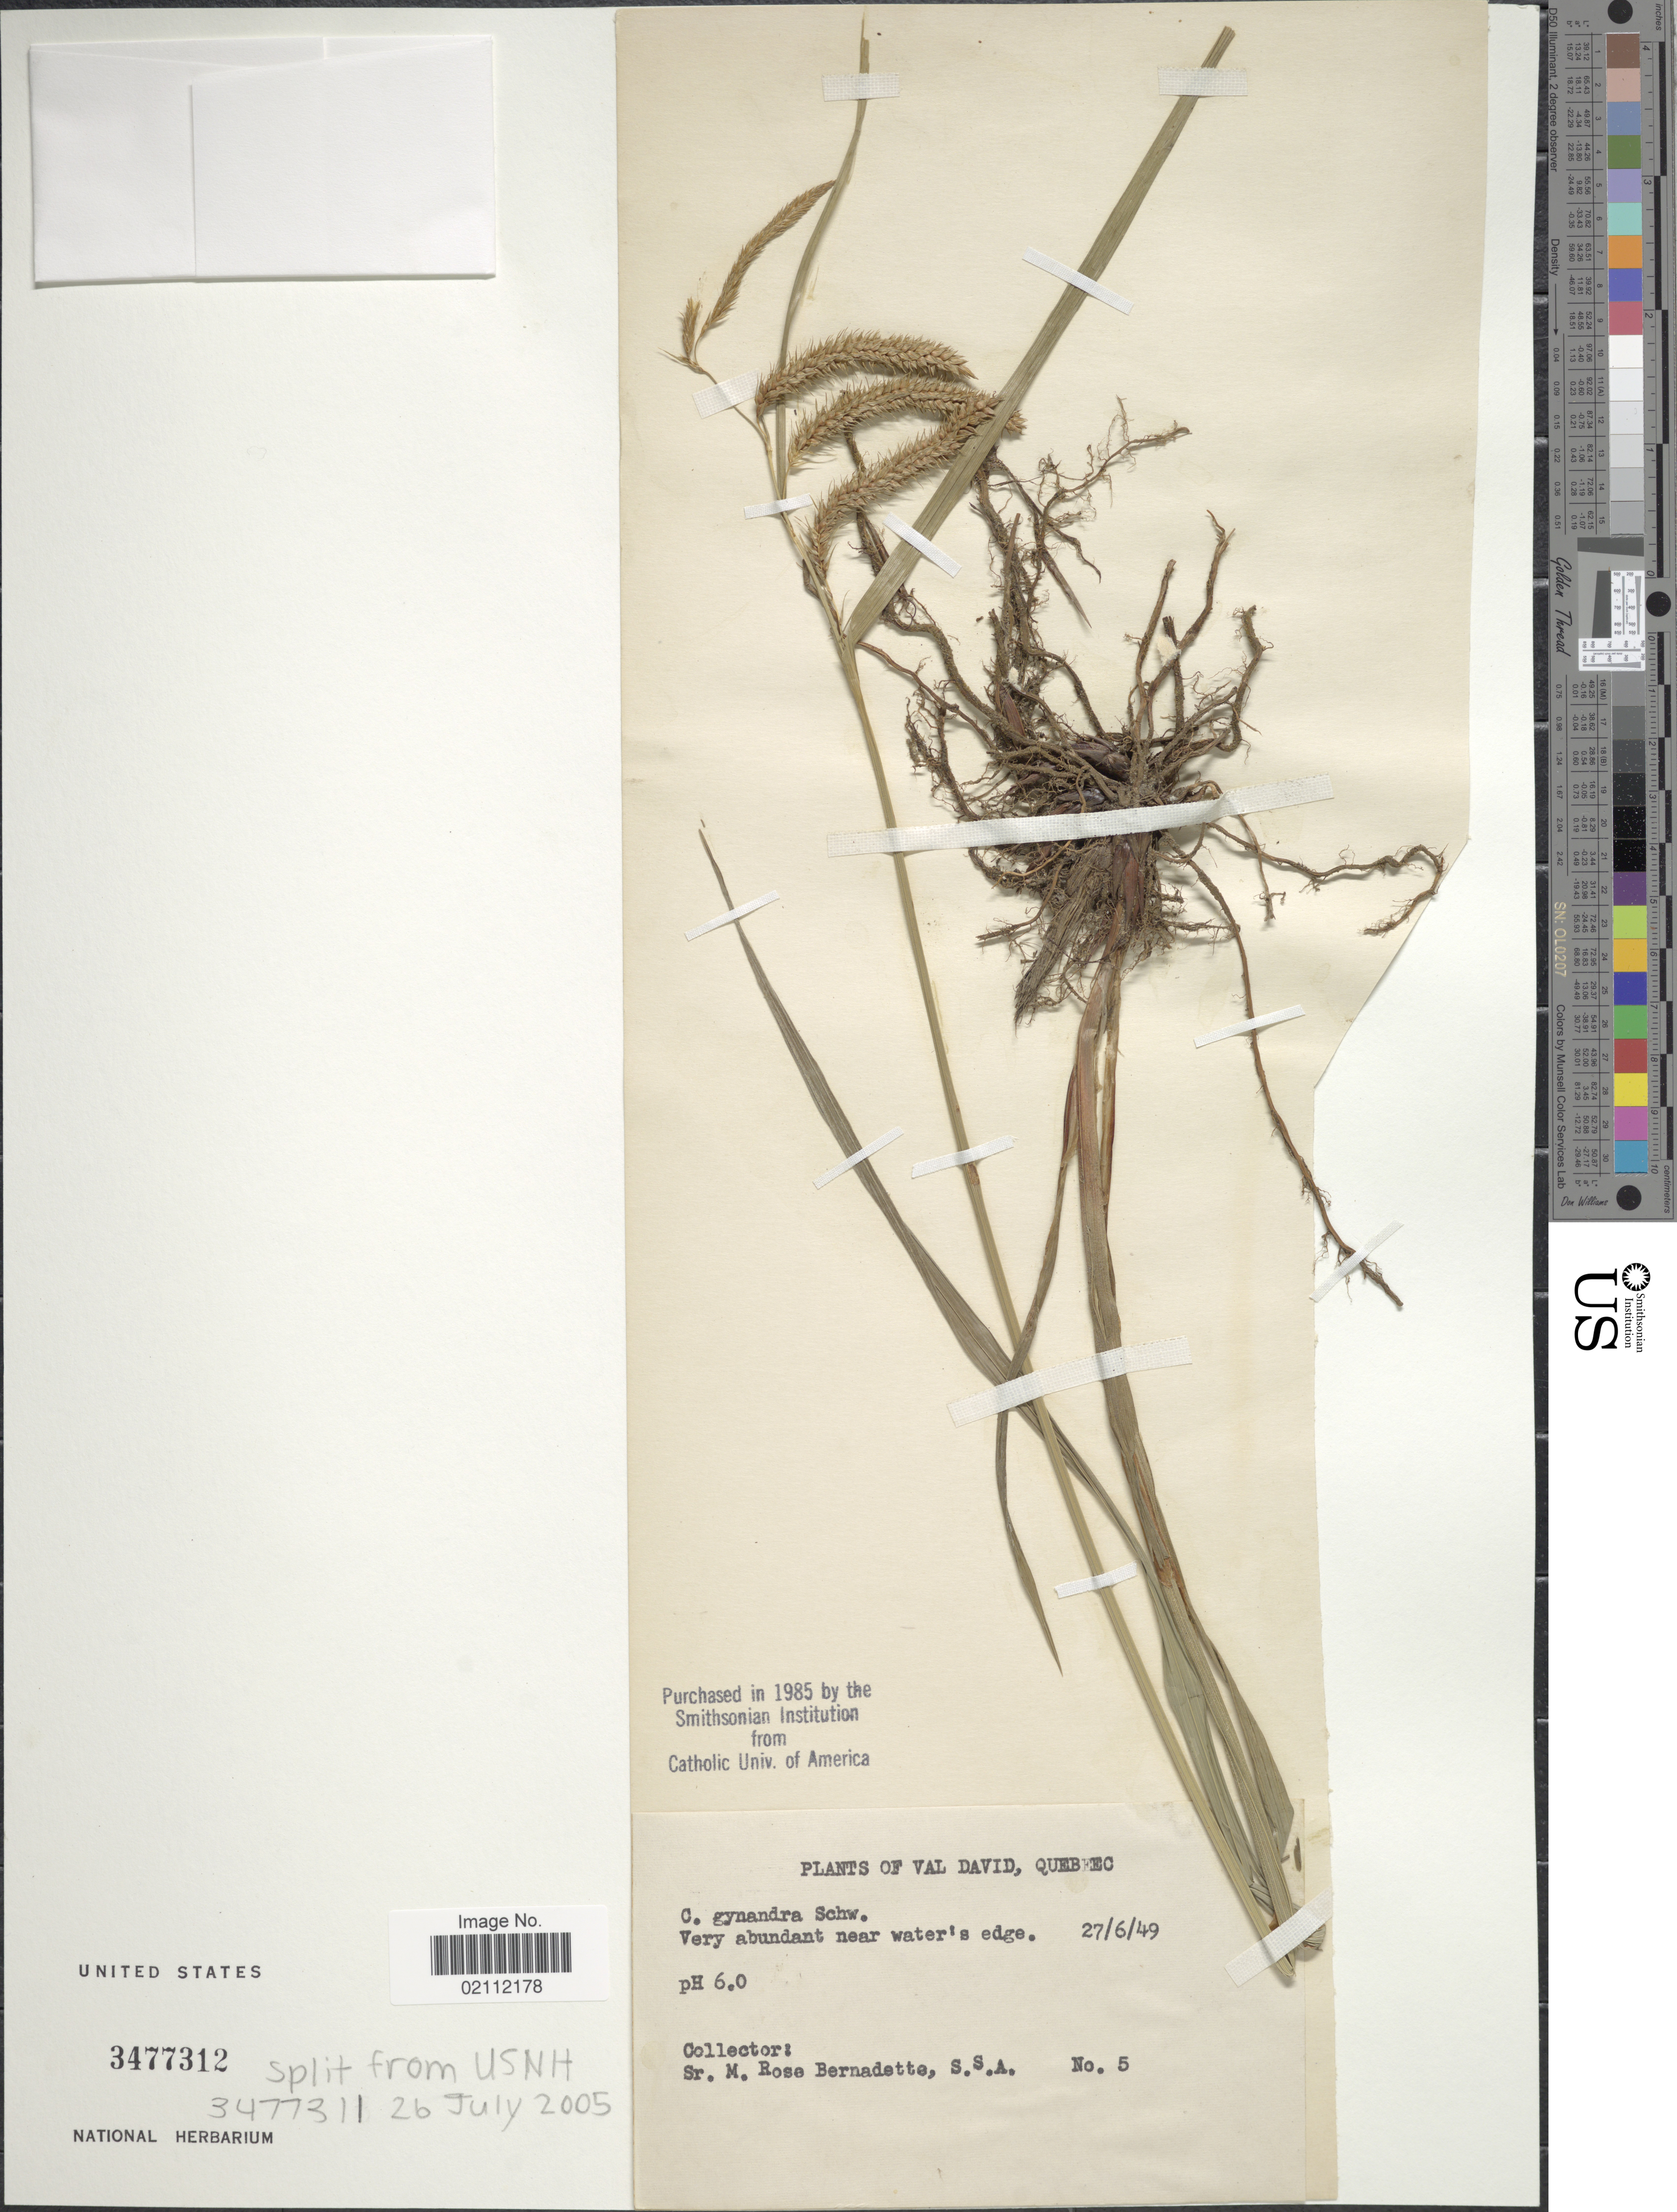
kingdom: Plantae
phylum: Tracheophyta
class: Liliopsida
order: Poales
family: Cyperaceae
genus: Carex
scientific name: Carex gynandra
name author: Schwein.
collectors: M. Bernadette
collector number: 5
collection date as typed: Transcribed d/m/y: 27/6/49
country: Canada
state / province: Quebec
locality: Val David.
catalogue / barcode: US 3477312